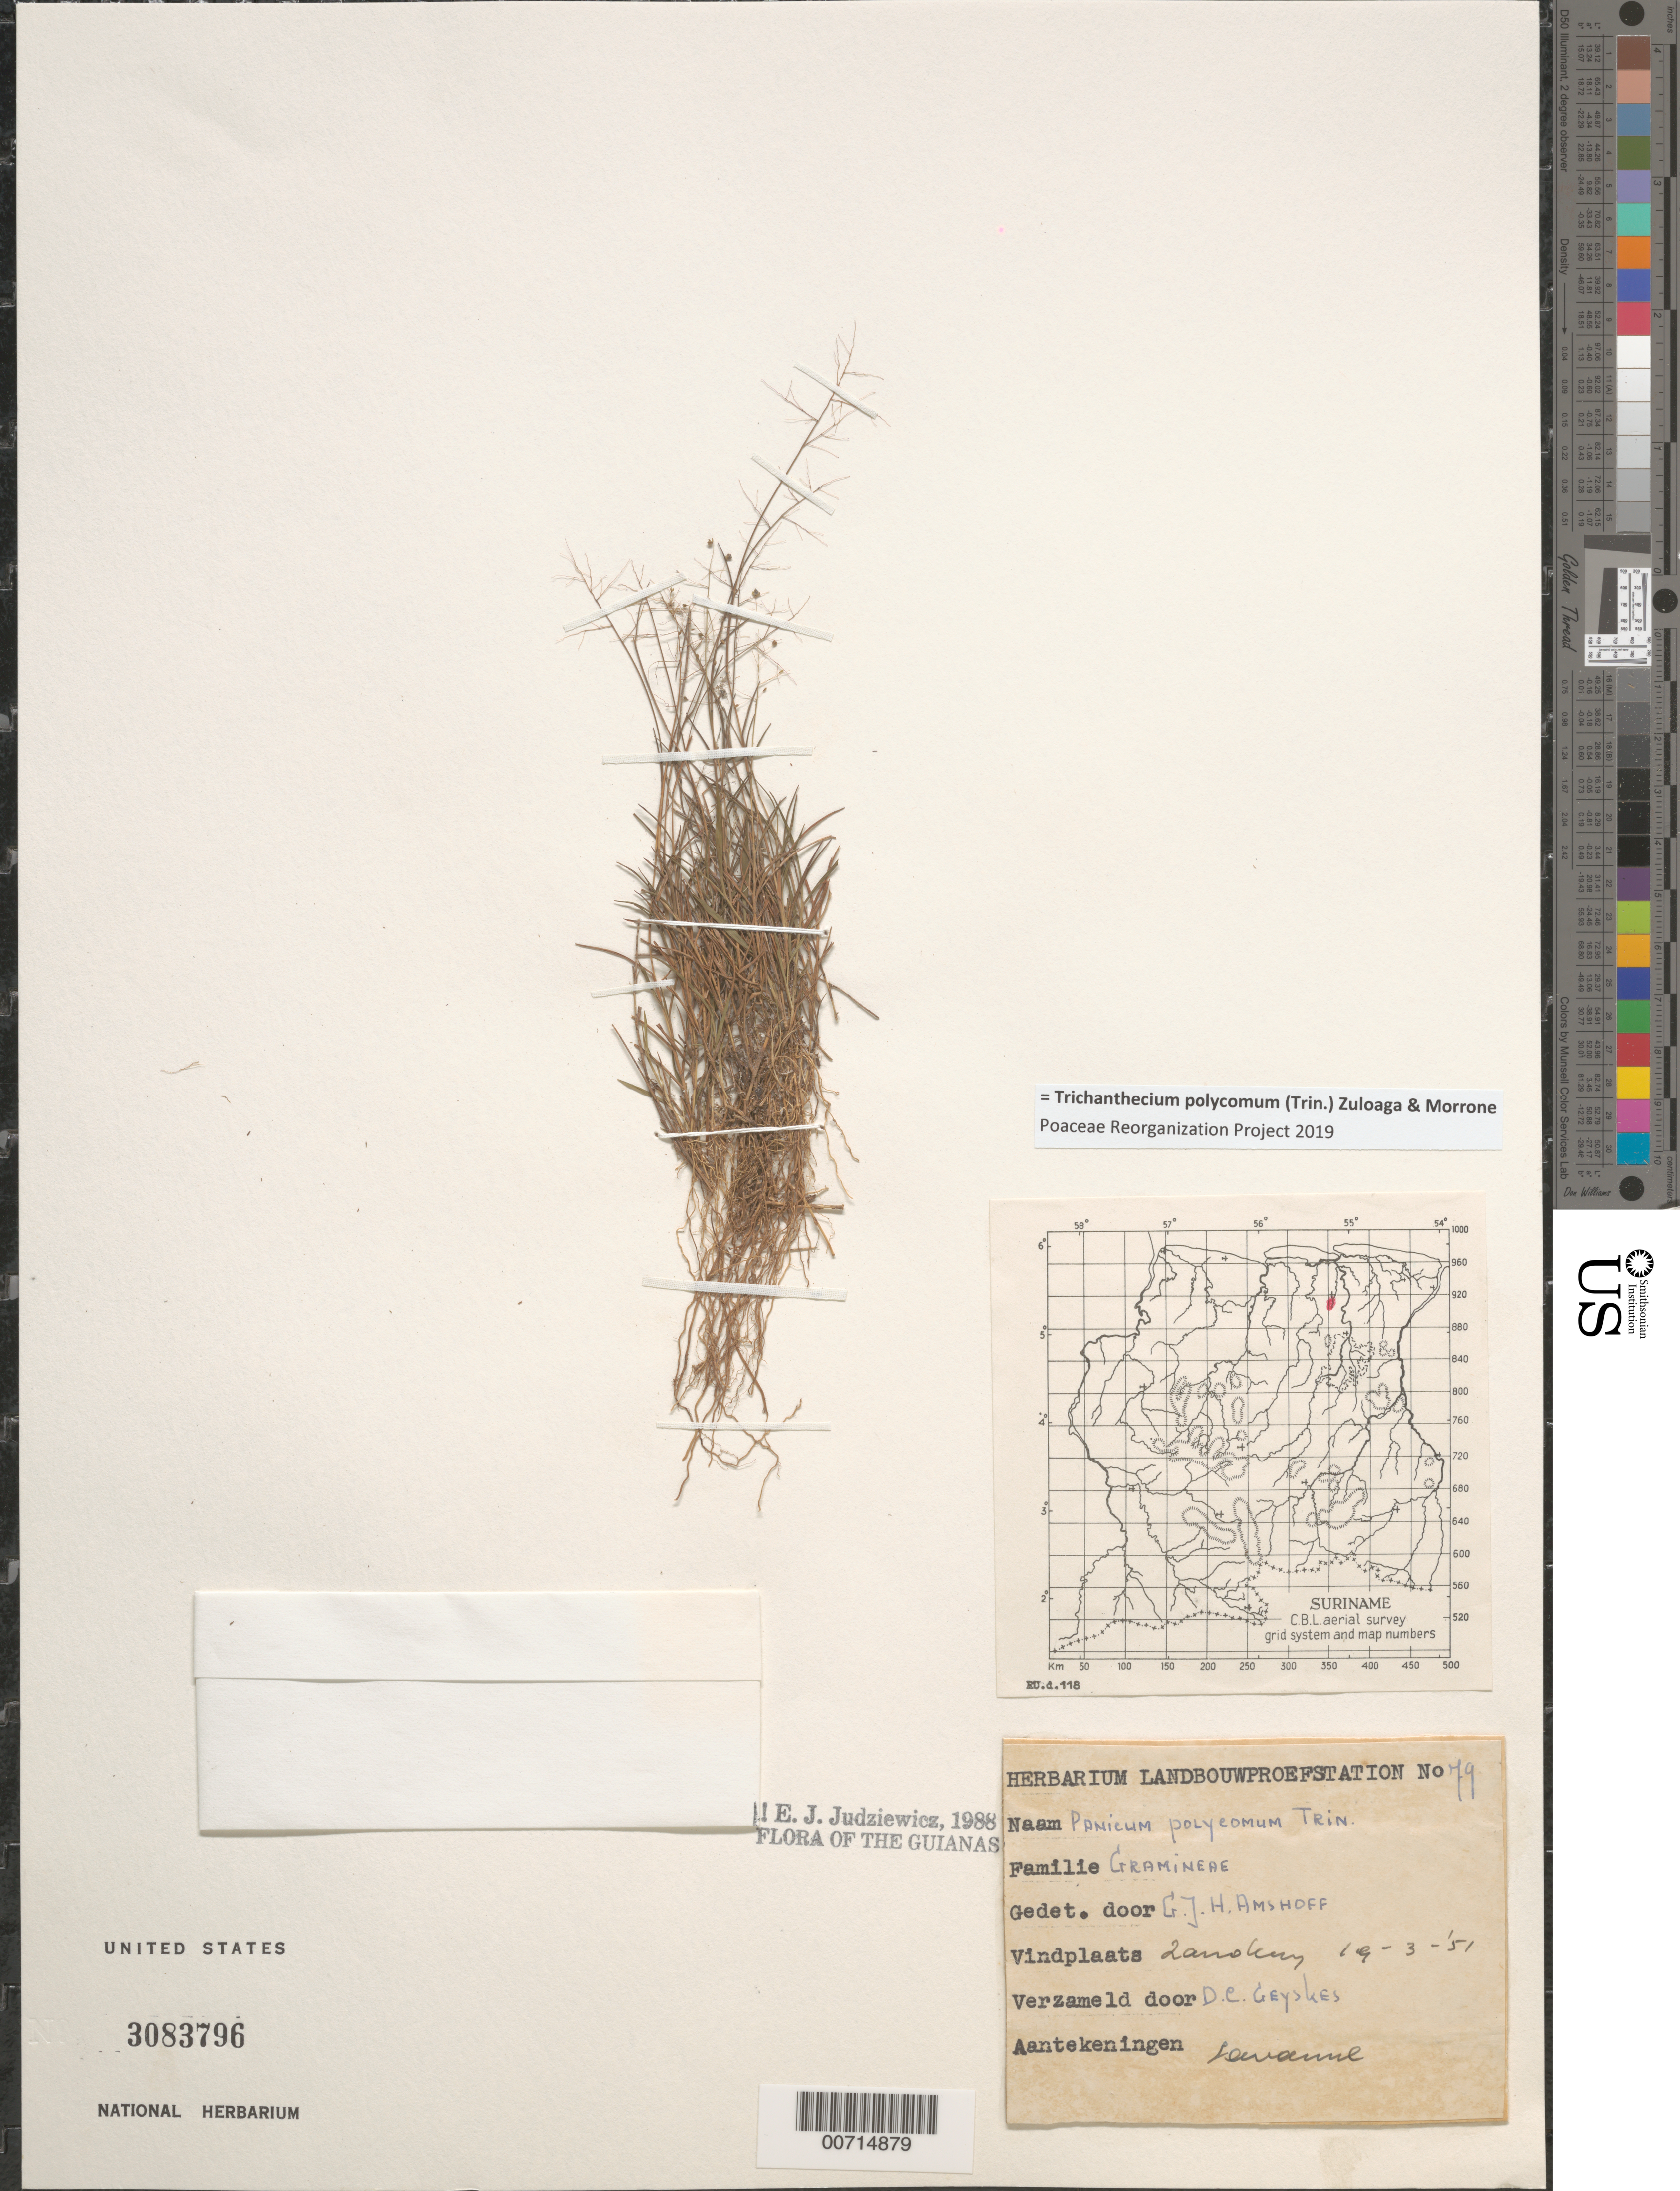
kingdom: Plantae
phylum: Tracheophyta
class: Liliopsida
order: Poales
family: Poaceae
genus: Trichanthecium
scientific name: Trichanthecium polycomum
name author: (Trin.) Zuloaga & Morrone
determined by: Poaceae Reorganization Project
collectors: D. Geijskes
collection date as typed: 19-Mar-51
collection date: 1951-03-19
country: Suriname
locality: Zanderij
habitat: Savanna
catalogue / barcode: US 3083796